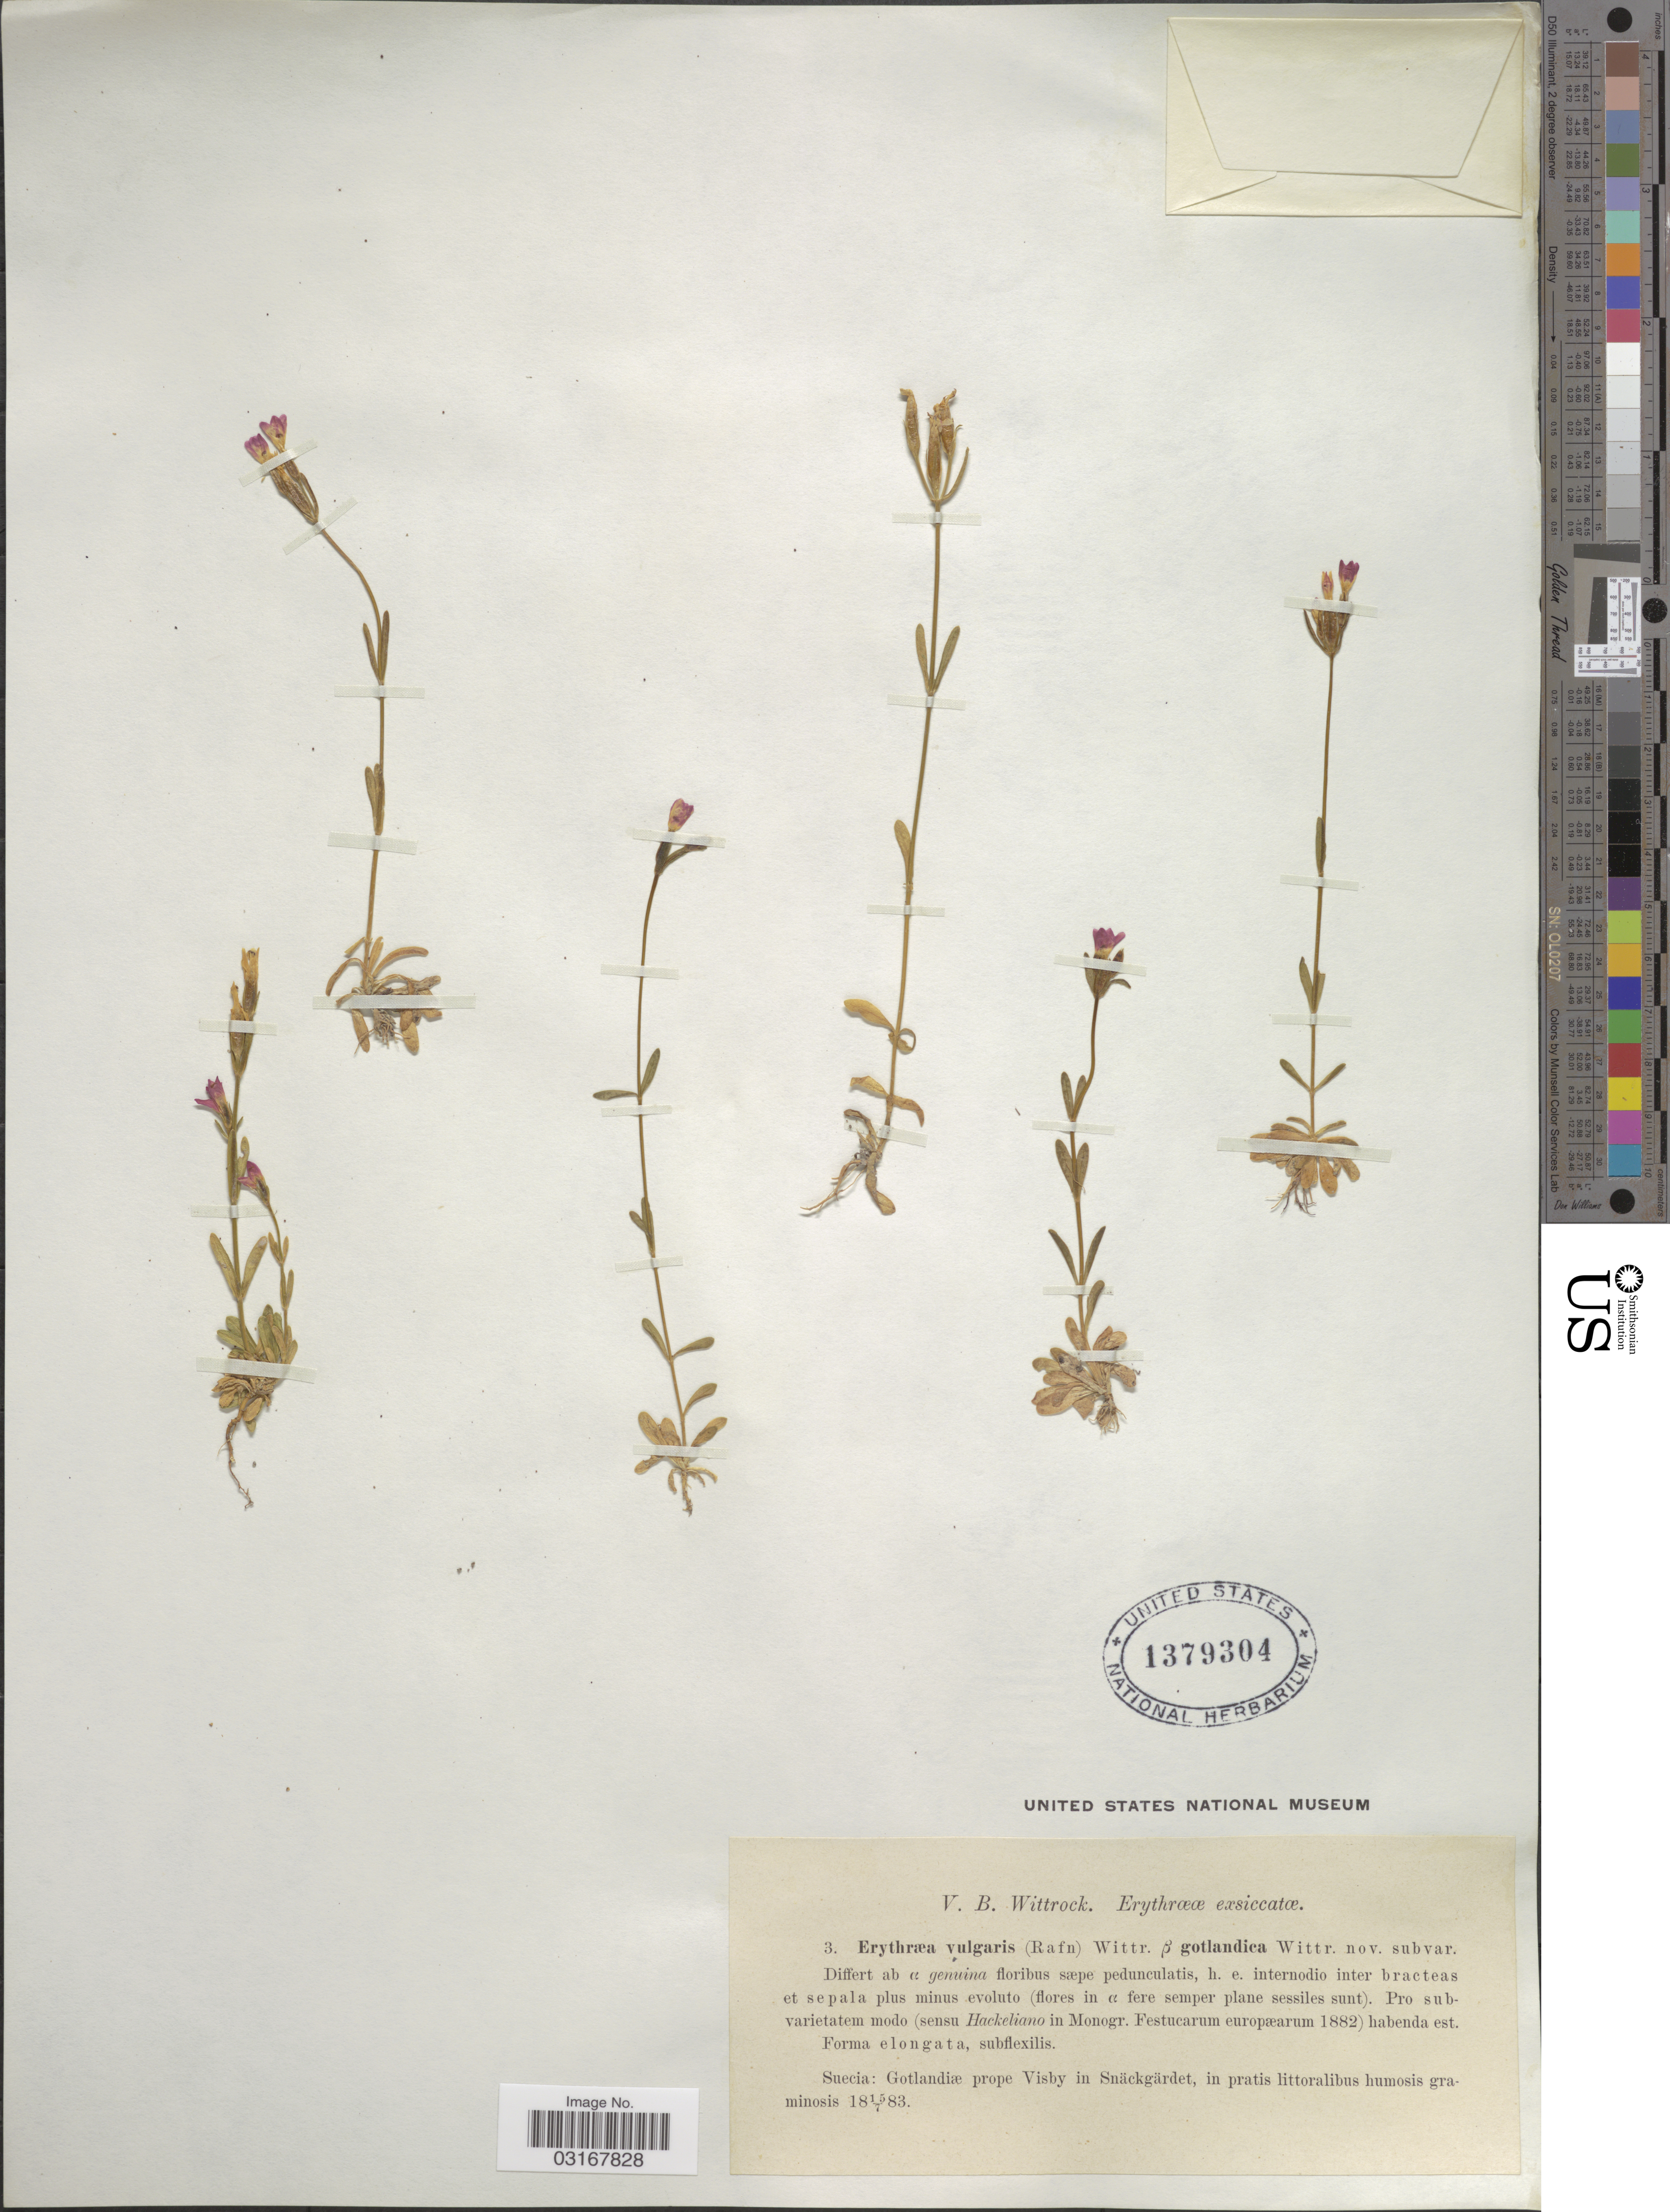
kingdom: Plantae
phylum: Tracheophyta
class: Magnoliopsida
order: Gentianales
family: Gentianaceae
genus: Centaurium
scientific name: Centaurium vulgaris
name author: Godr.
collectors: V. Wittrock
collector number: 3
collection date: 1883-07-15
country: Sweden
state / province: Gotland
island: Gotland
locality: Suecia: Gotlandiæ prope Visby in Snäckgärdet, in pratis littoralibus humosis graminosis.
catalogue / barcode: US 1379304